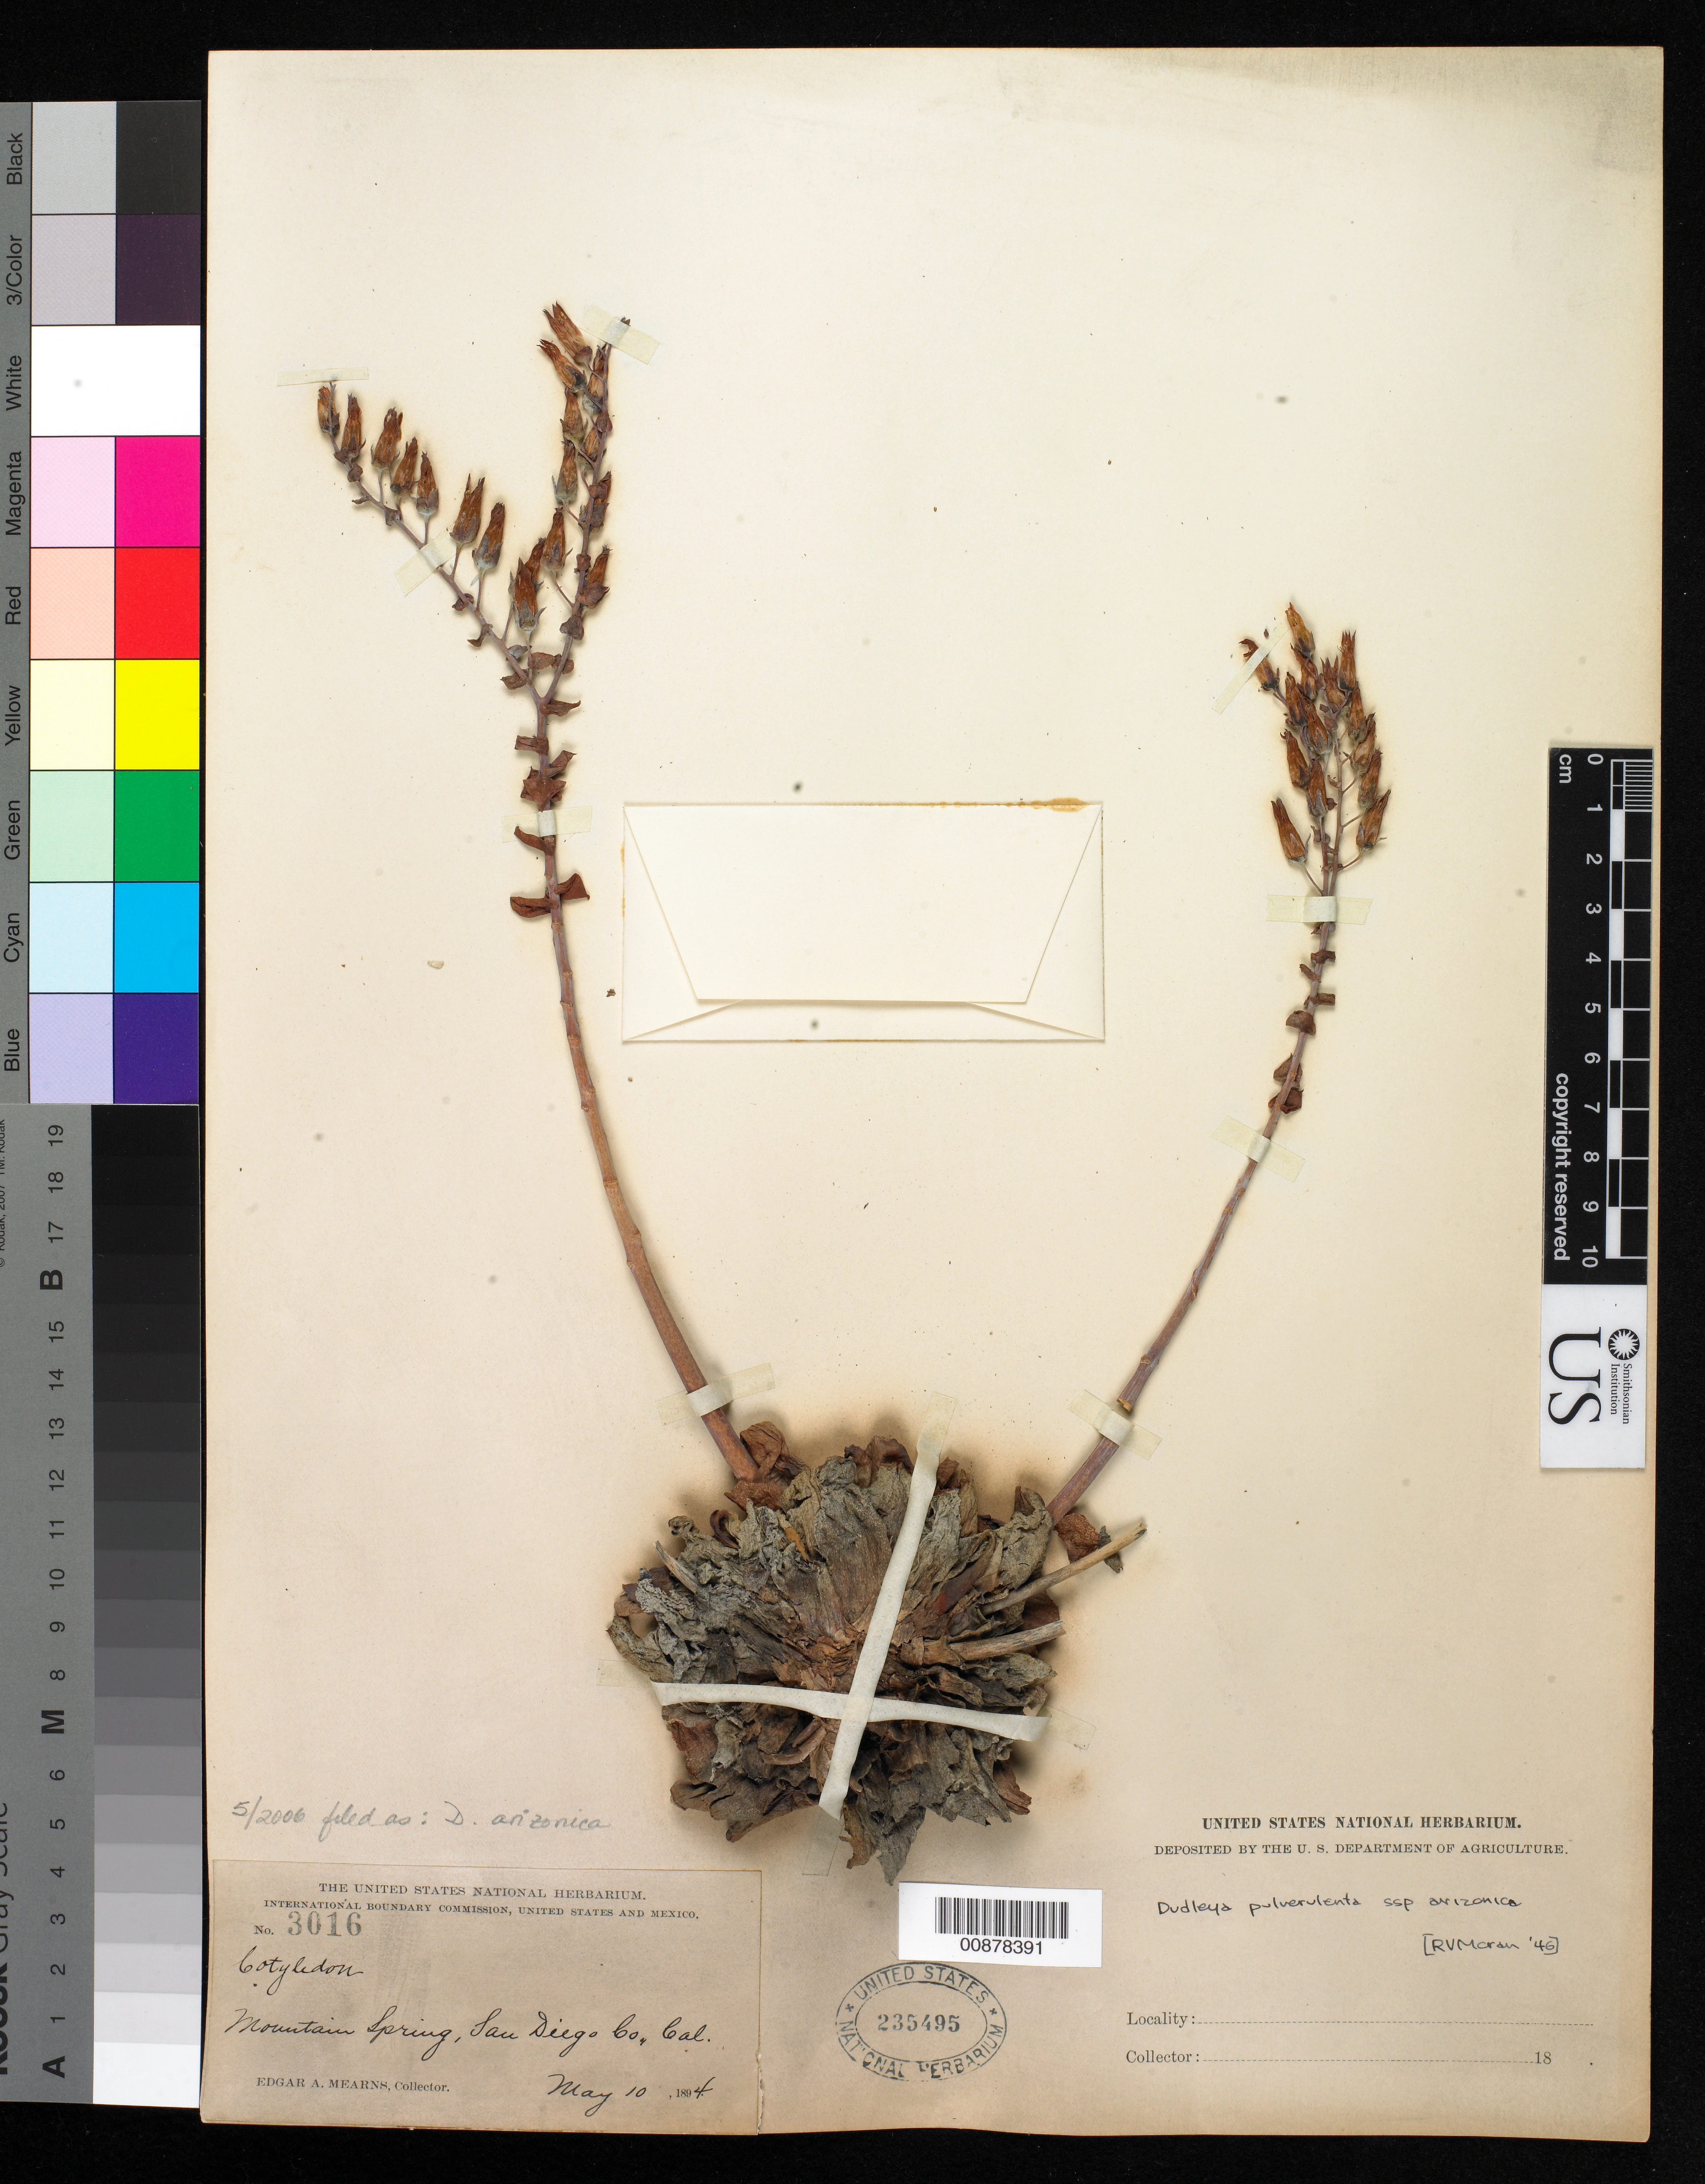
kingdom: Plantae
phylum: Tracheophyta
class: Magnoliopsida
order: Saxifragales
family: Crassulaceae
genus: Dudleya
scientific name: Dudleya arizonica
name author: Rose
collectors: E. A. Mearns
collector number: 3016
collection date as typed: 10 May 1894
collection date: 1894-05-10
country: United States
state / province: California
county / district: San Diego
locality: Mountain Spring, San Diego County, California.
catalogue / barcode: US 235495